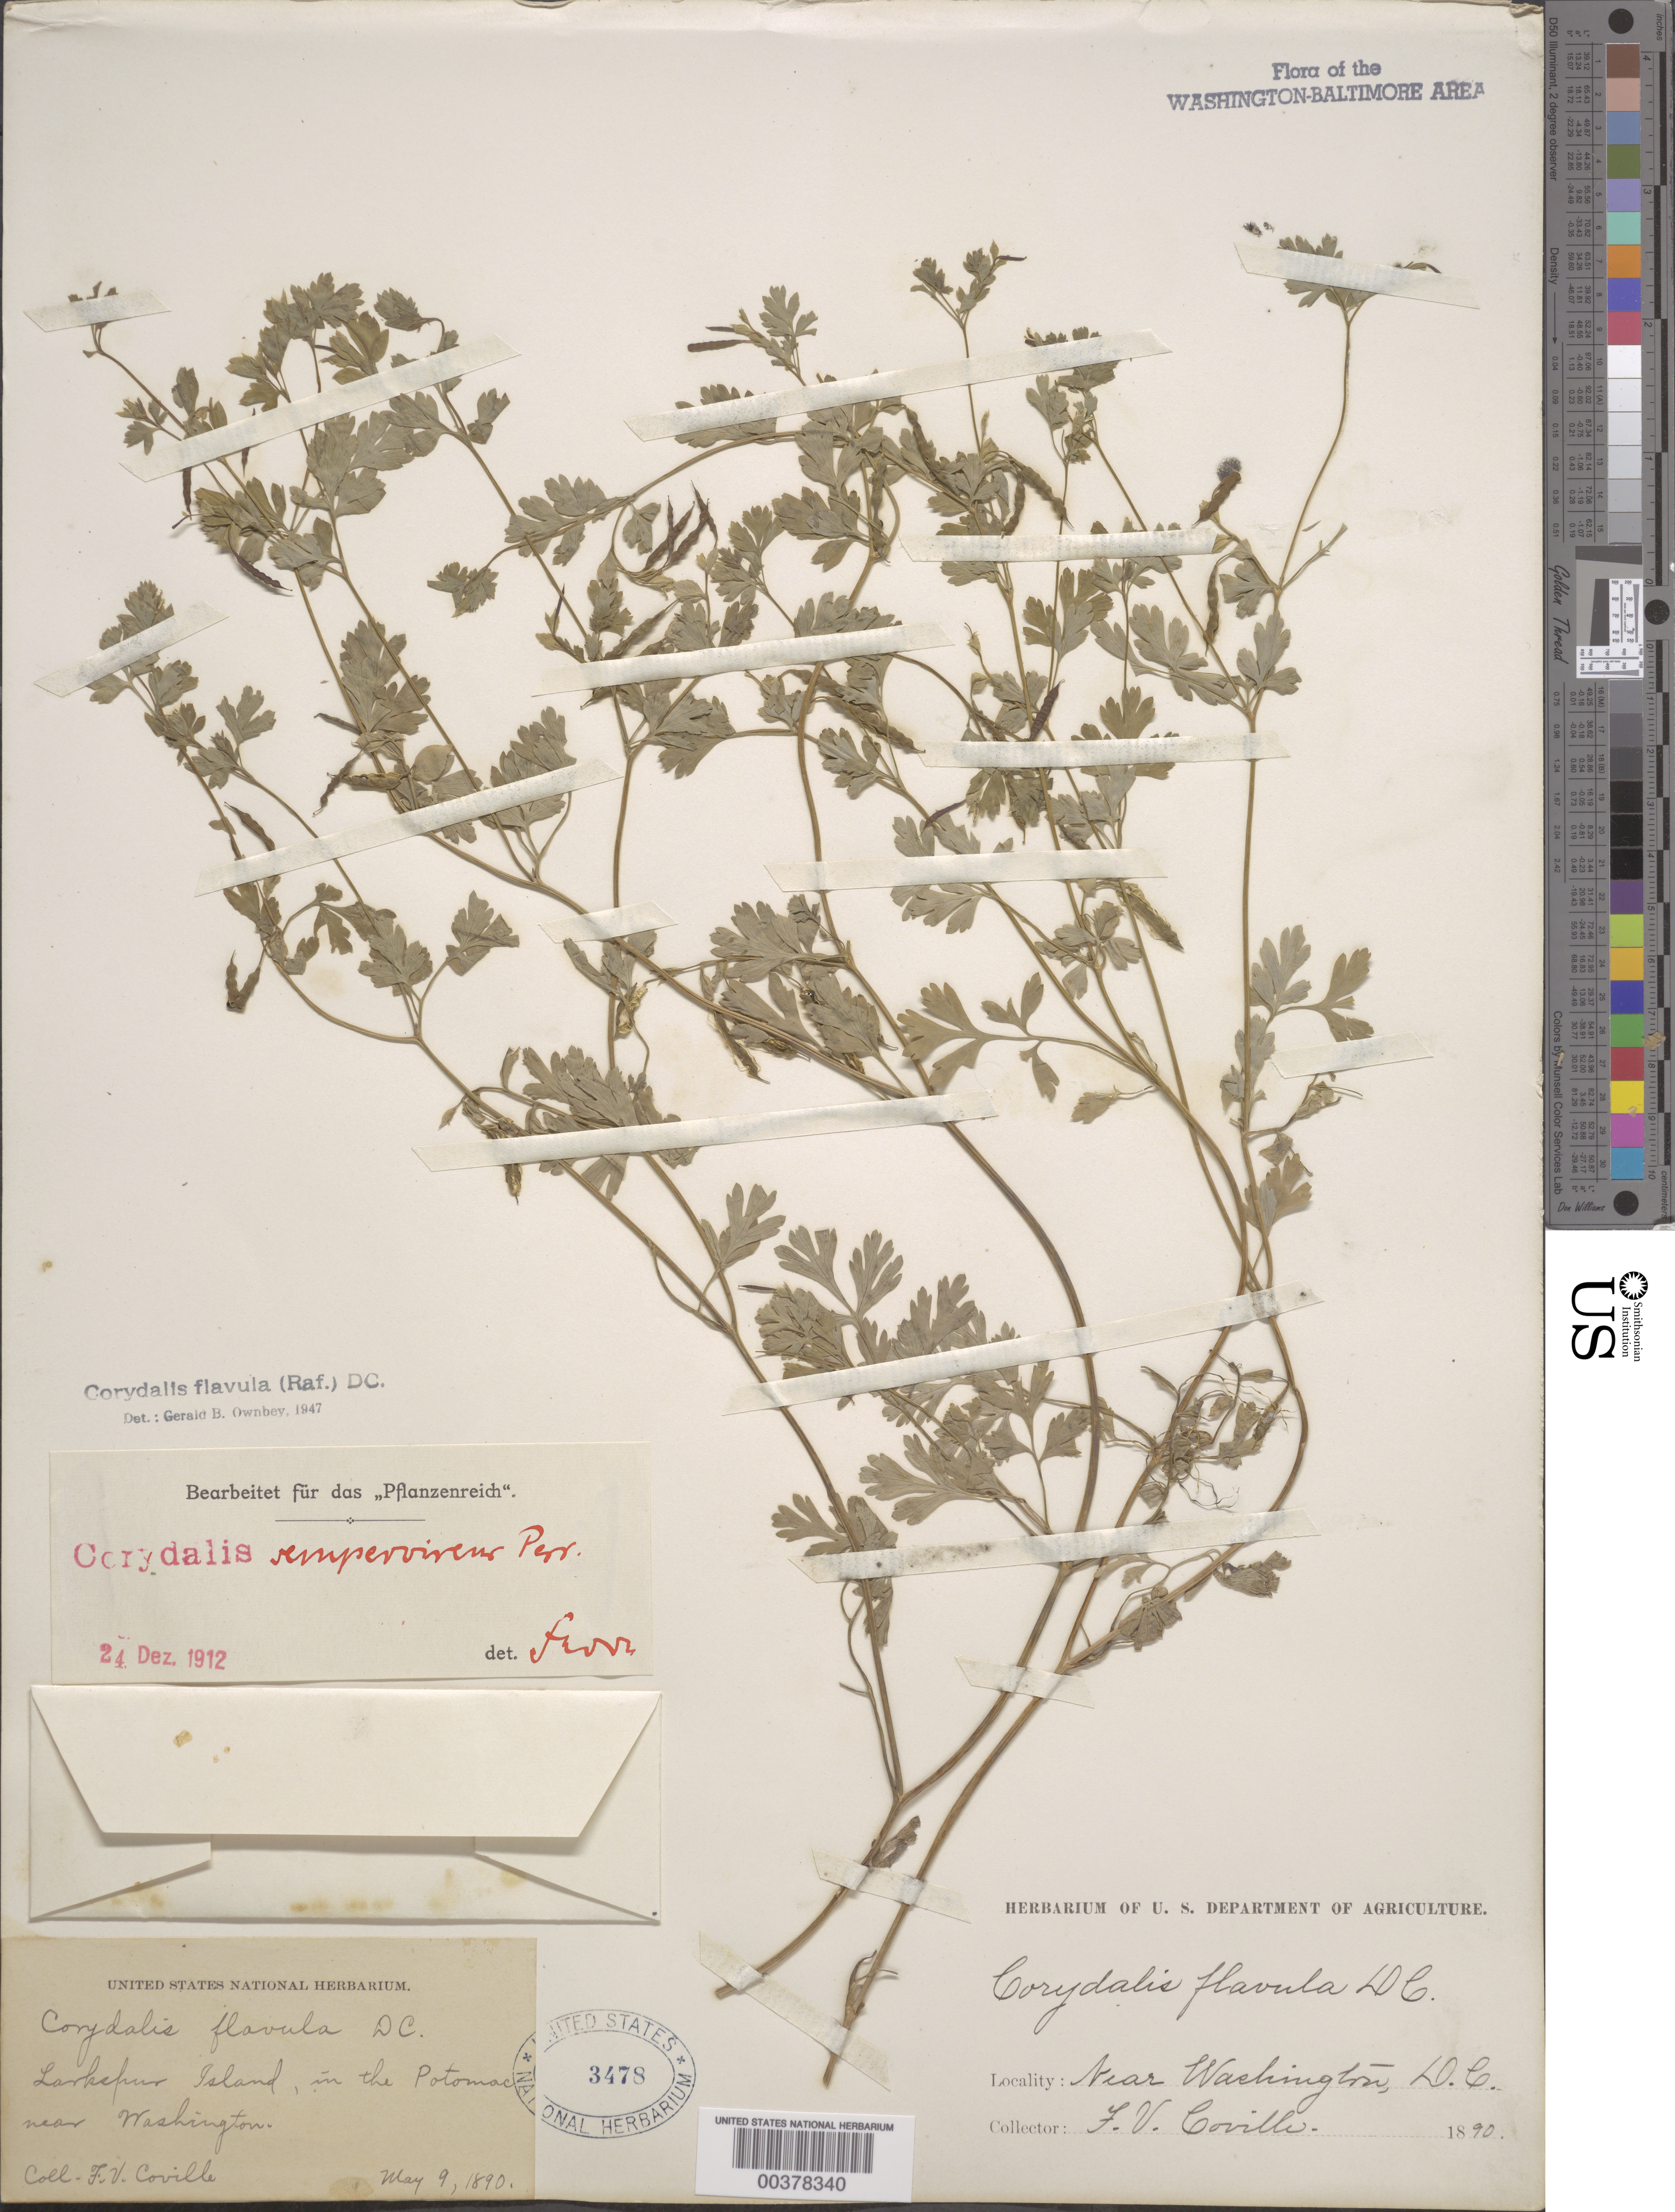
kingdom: Plantae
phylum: Tracheophyta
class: Magnoliopsida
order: Ranunculales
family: Papaveraceae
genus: Corydalis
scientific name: Corydalis flavula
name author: (Raf.) DC.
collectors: F. V. Coville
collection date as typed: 1890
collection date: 1890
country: United States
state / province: Maryland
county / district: Montgomery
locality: Larkspur Island C. & O. Canal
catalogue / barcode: US 3478